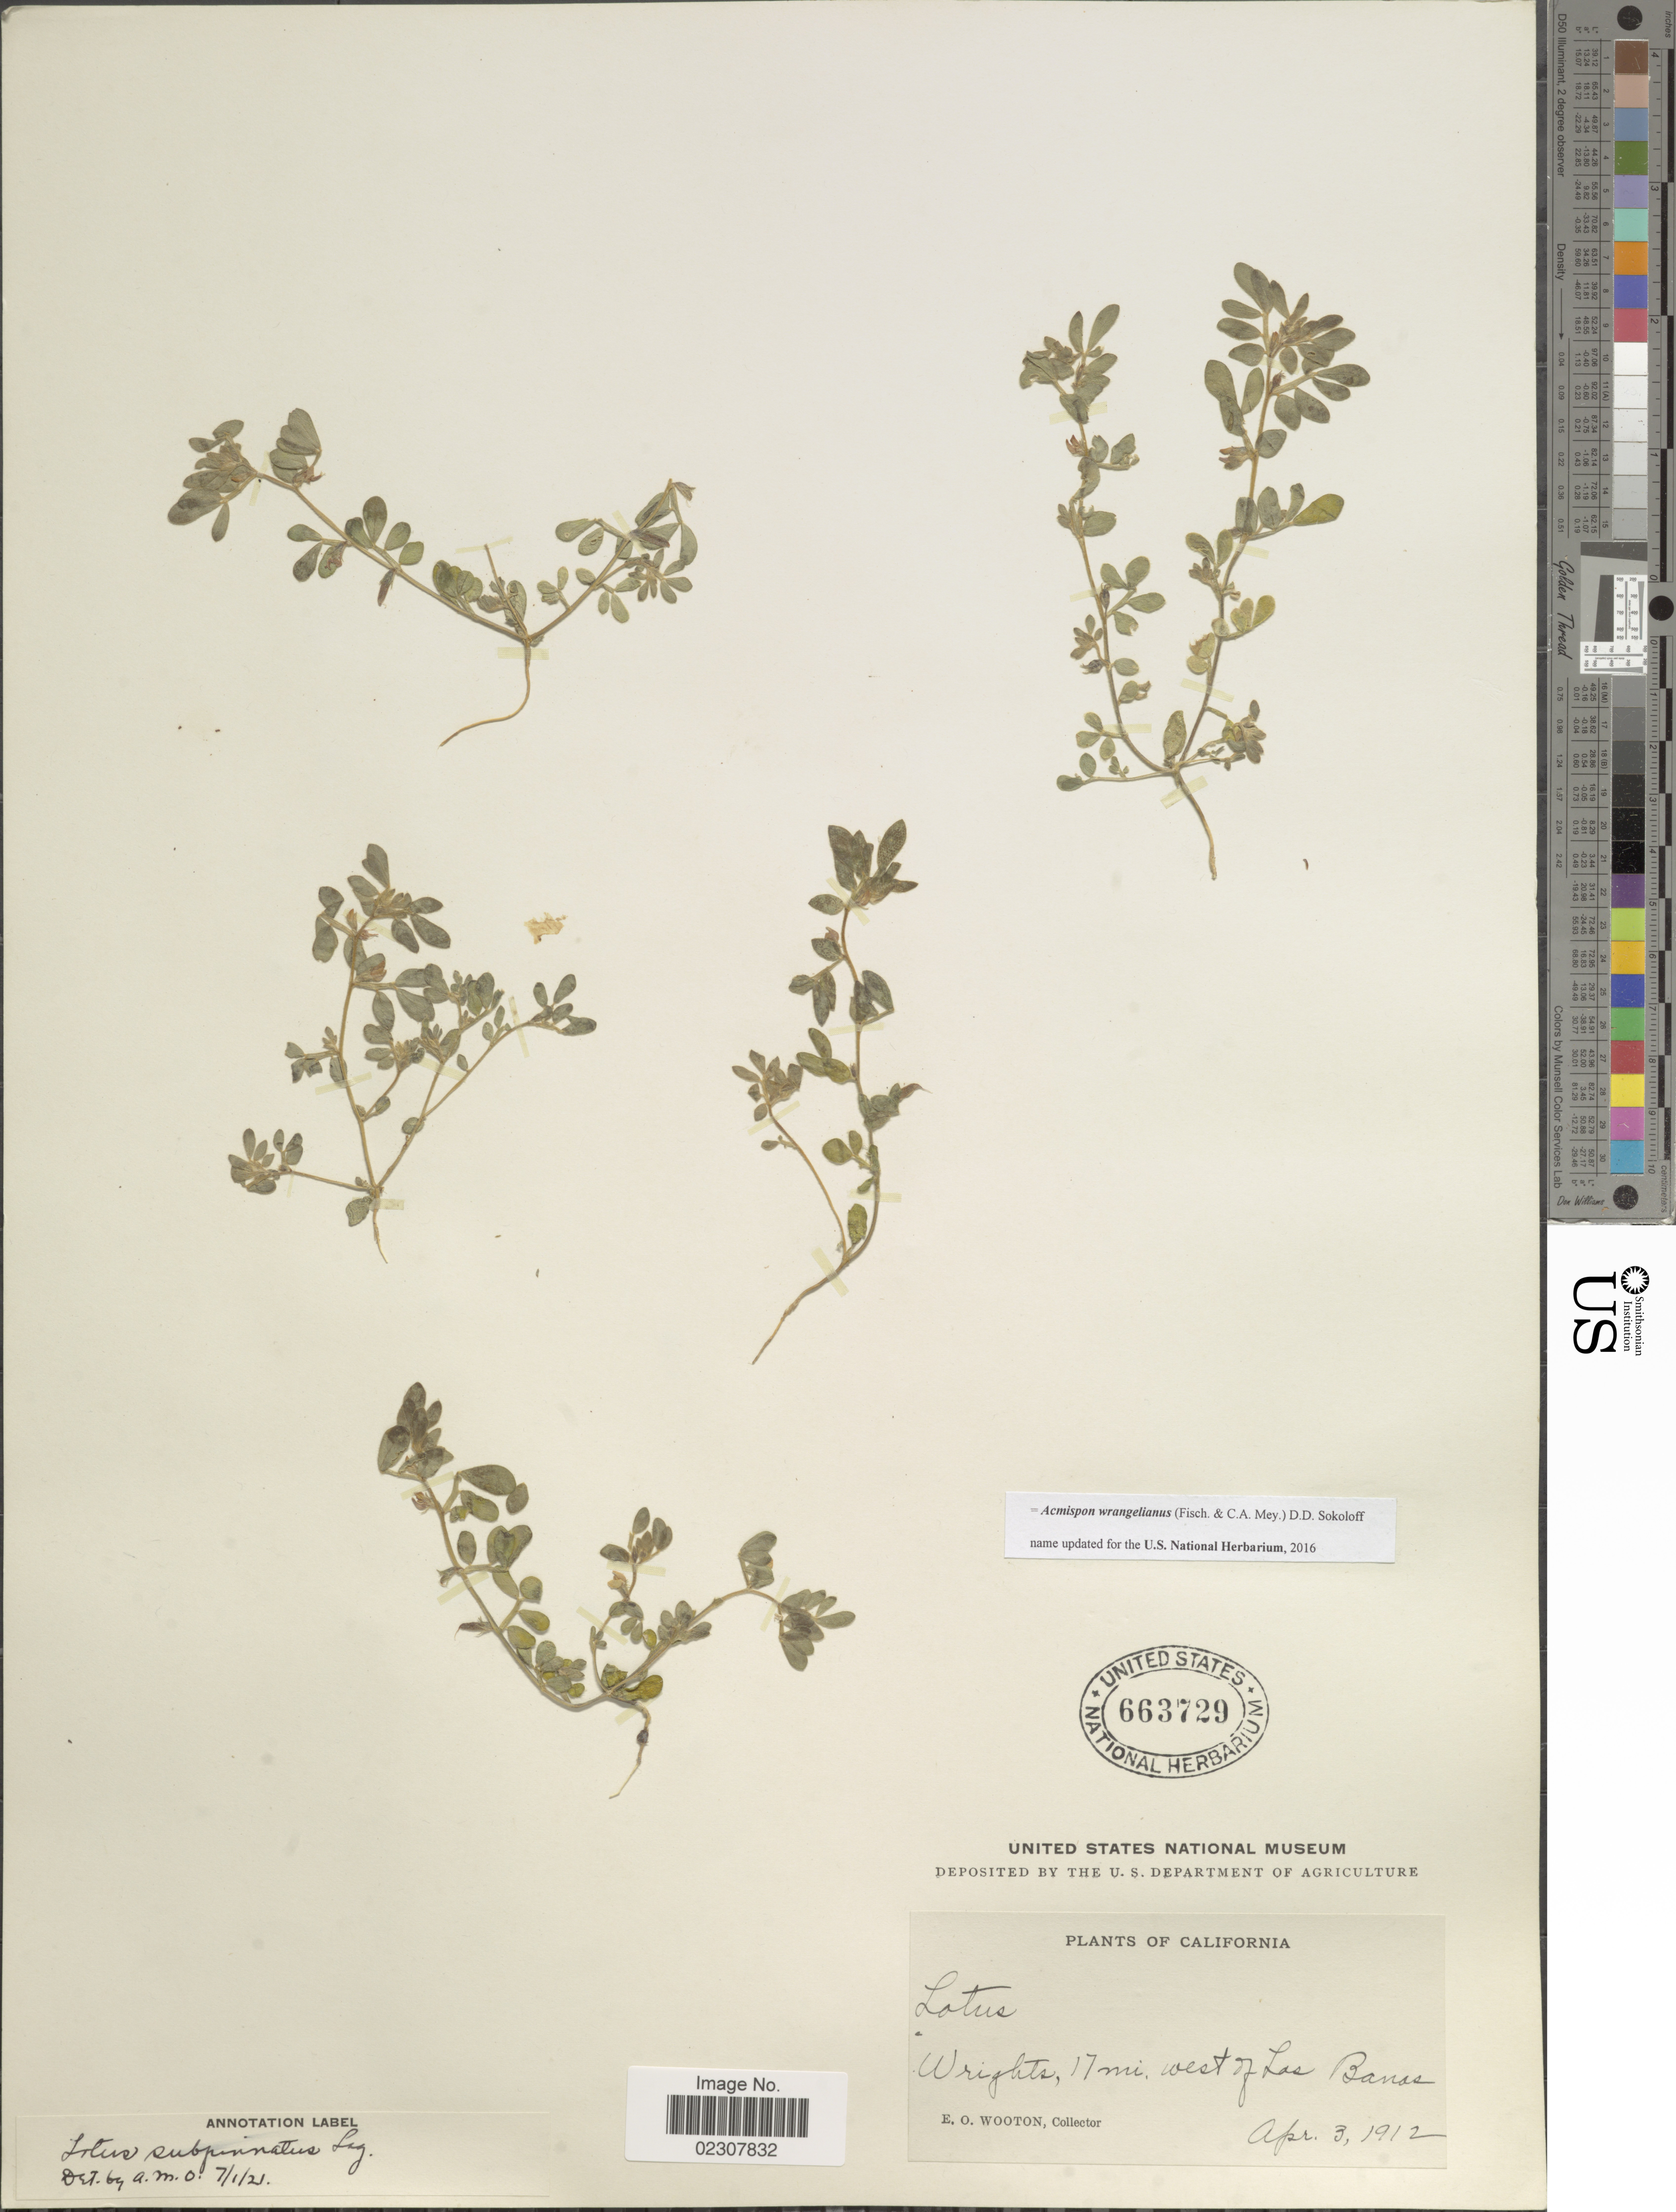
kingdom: Plantae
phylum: Tracheophyta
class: Magnoliopsida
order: Fabales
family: Fabaceae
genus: Acmispon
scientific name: Acmispon wrangelianus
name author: (Fisch. & C.A. Mey.) D.D. Sokoloff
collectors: E. O. Wooton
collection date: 1912-04-03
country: United States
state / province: California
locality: Wrights, 17 mi. west of Los Banos.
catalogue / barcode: US 663729